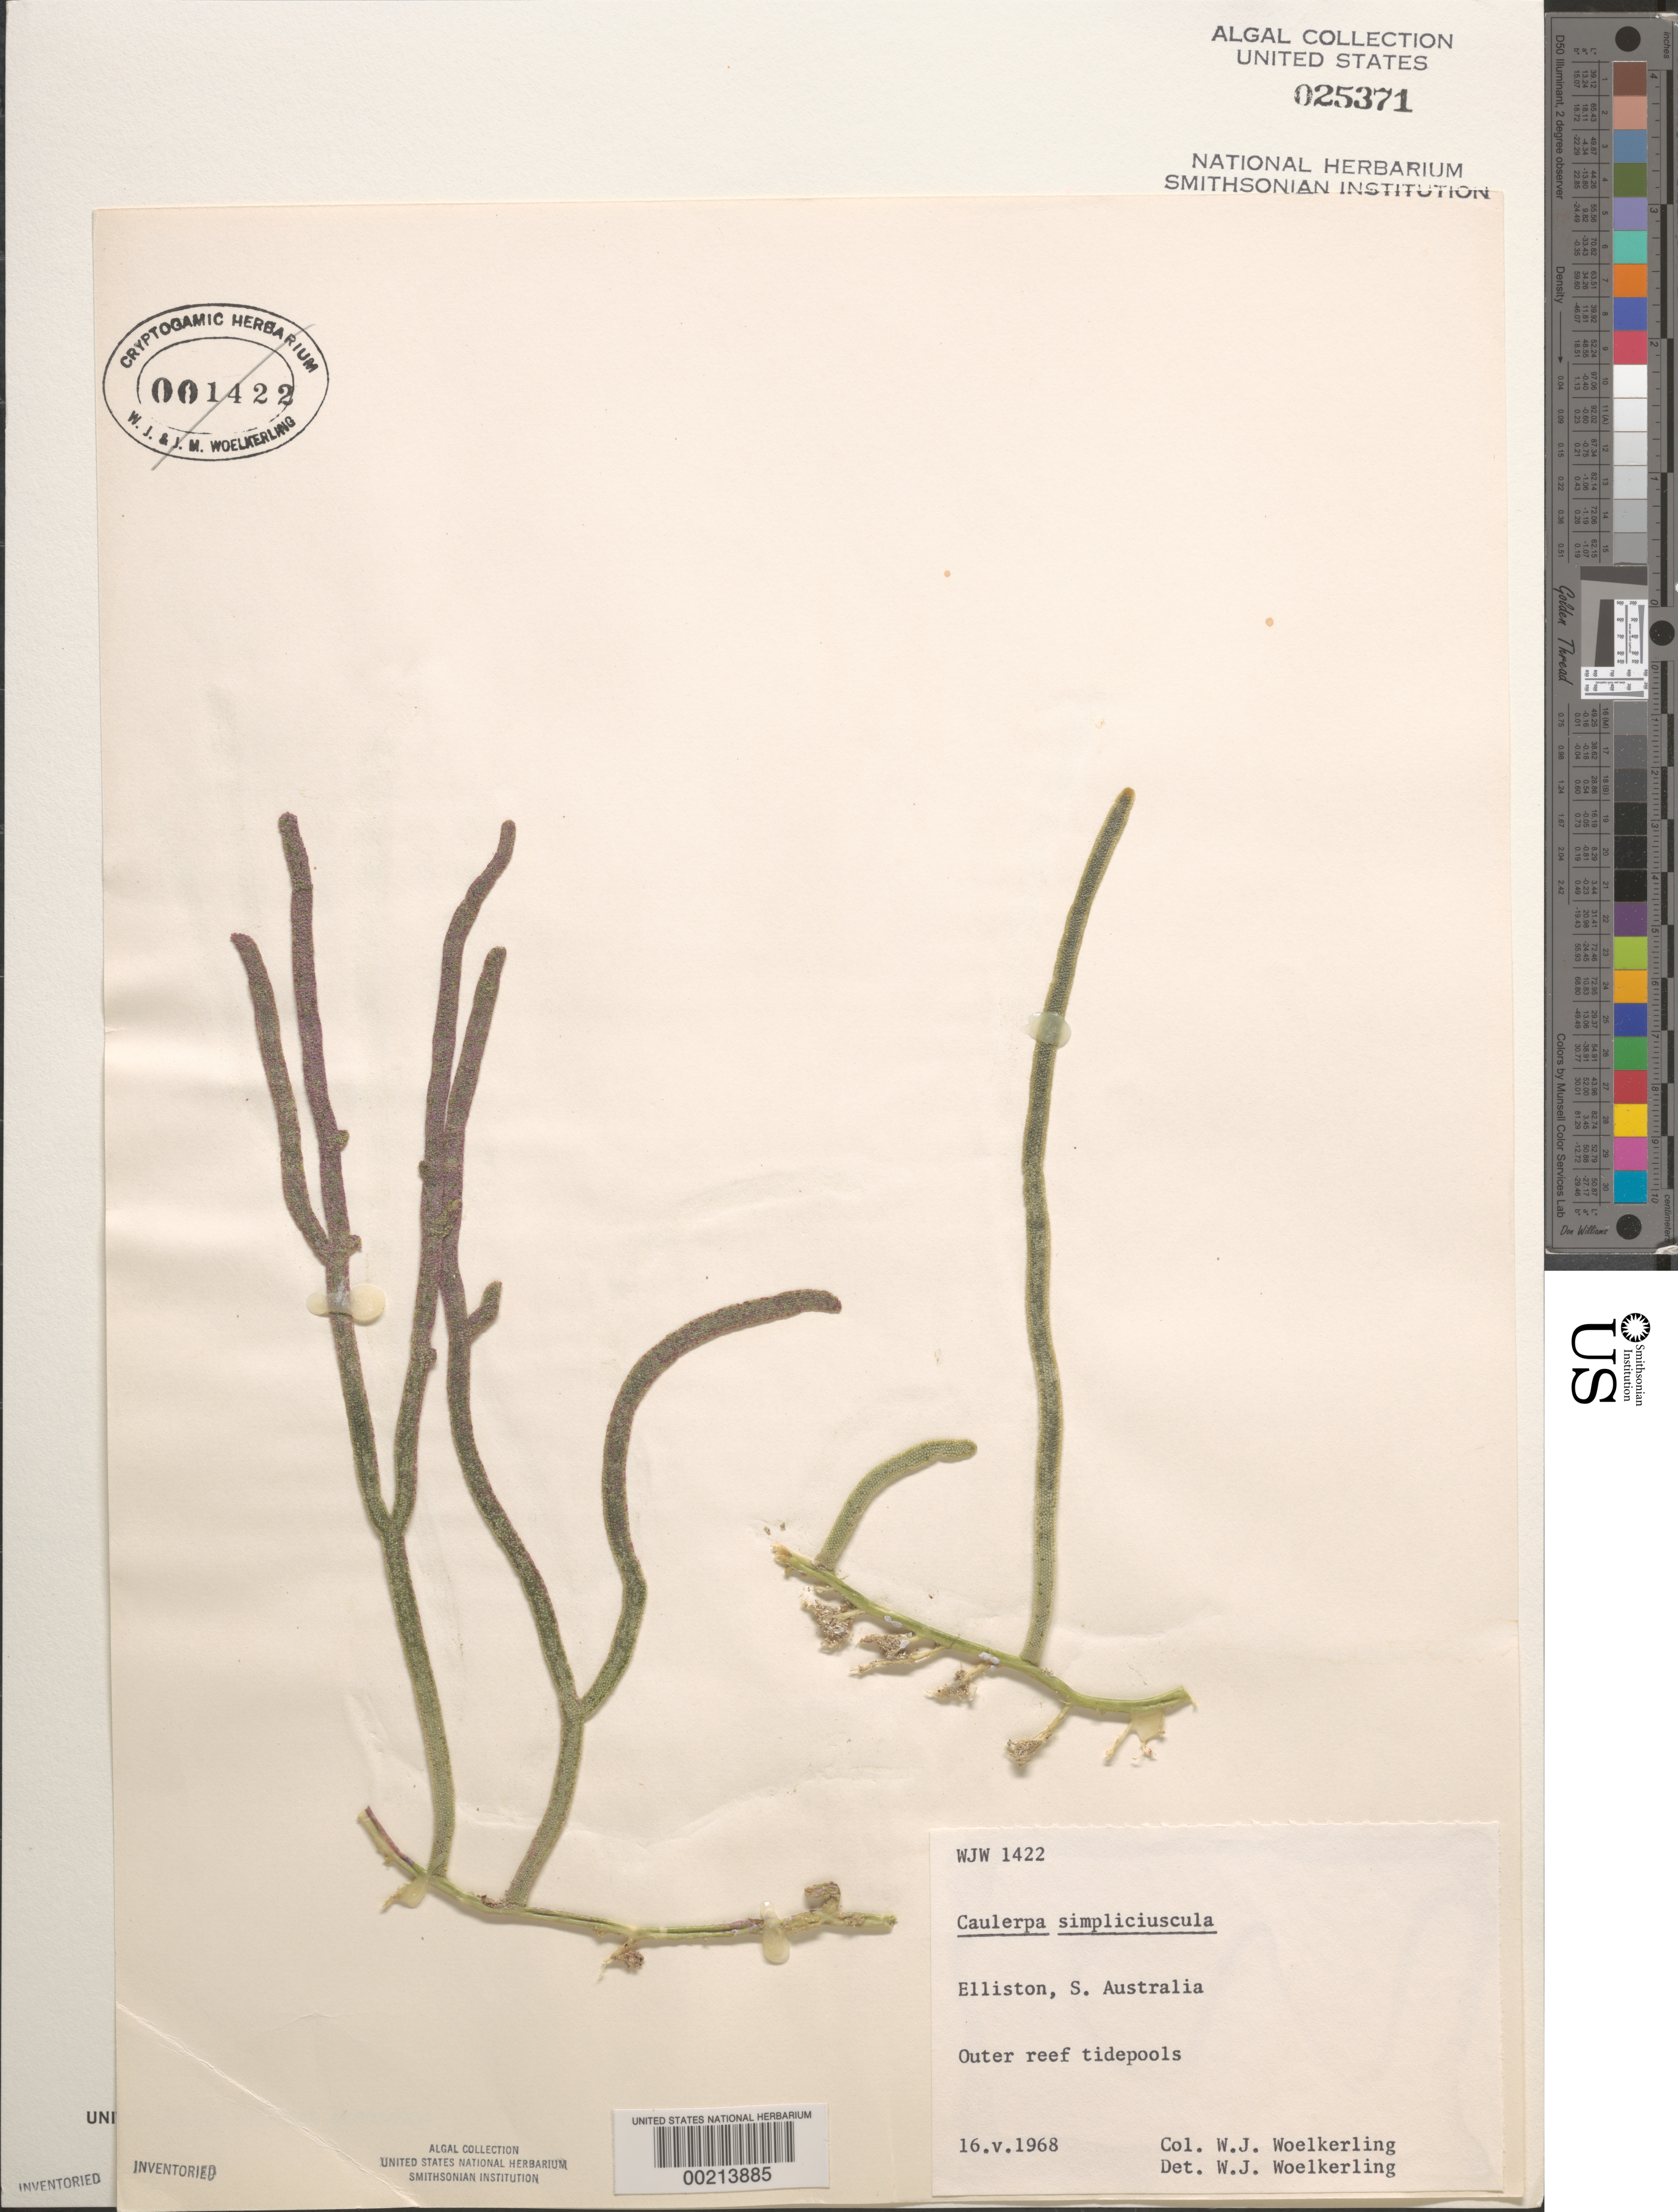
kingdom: Plantae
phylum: Chlorophyta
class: Ulvophyceae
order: Bryopsidales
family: Caulerpaceae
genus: Caulerpa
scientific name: Caulerpa simpliciuscula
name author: (R.Brown ex Turner) C. Agardh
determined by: Woelkerling, W. J.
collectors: W. Woelkerling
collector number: WJW 1422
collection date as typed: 16 May 1968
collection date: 1968-05-16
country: Australia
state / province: South Australia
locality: Elliston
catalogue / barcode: US 25371